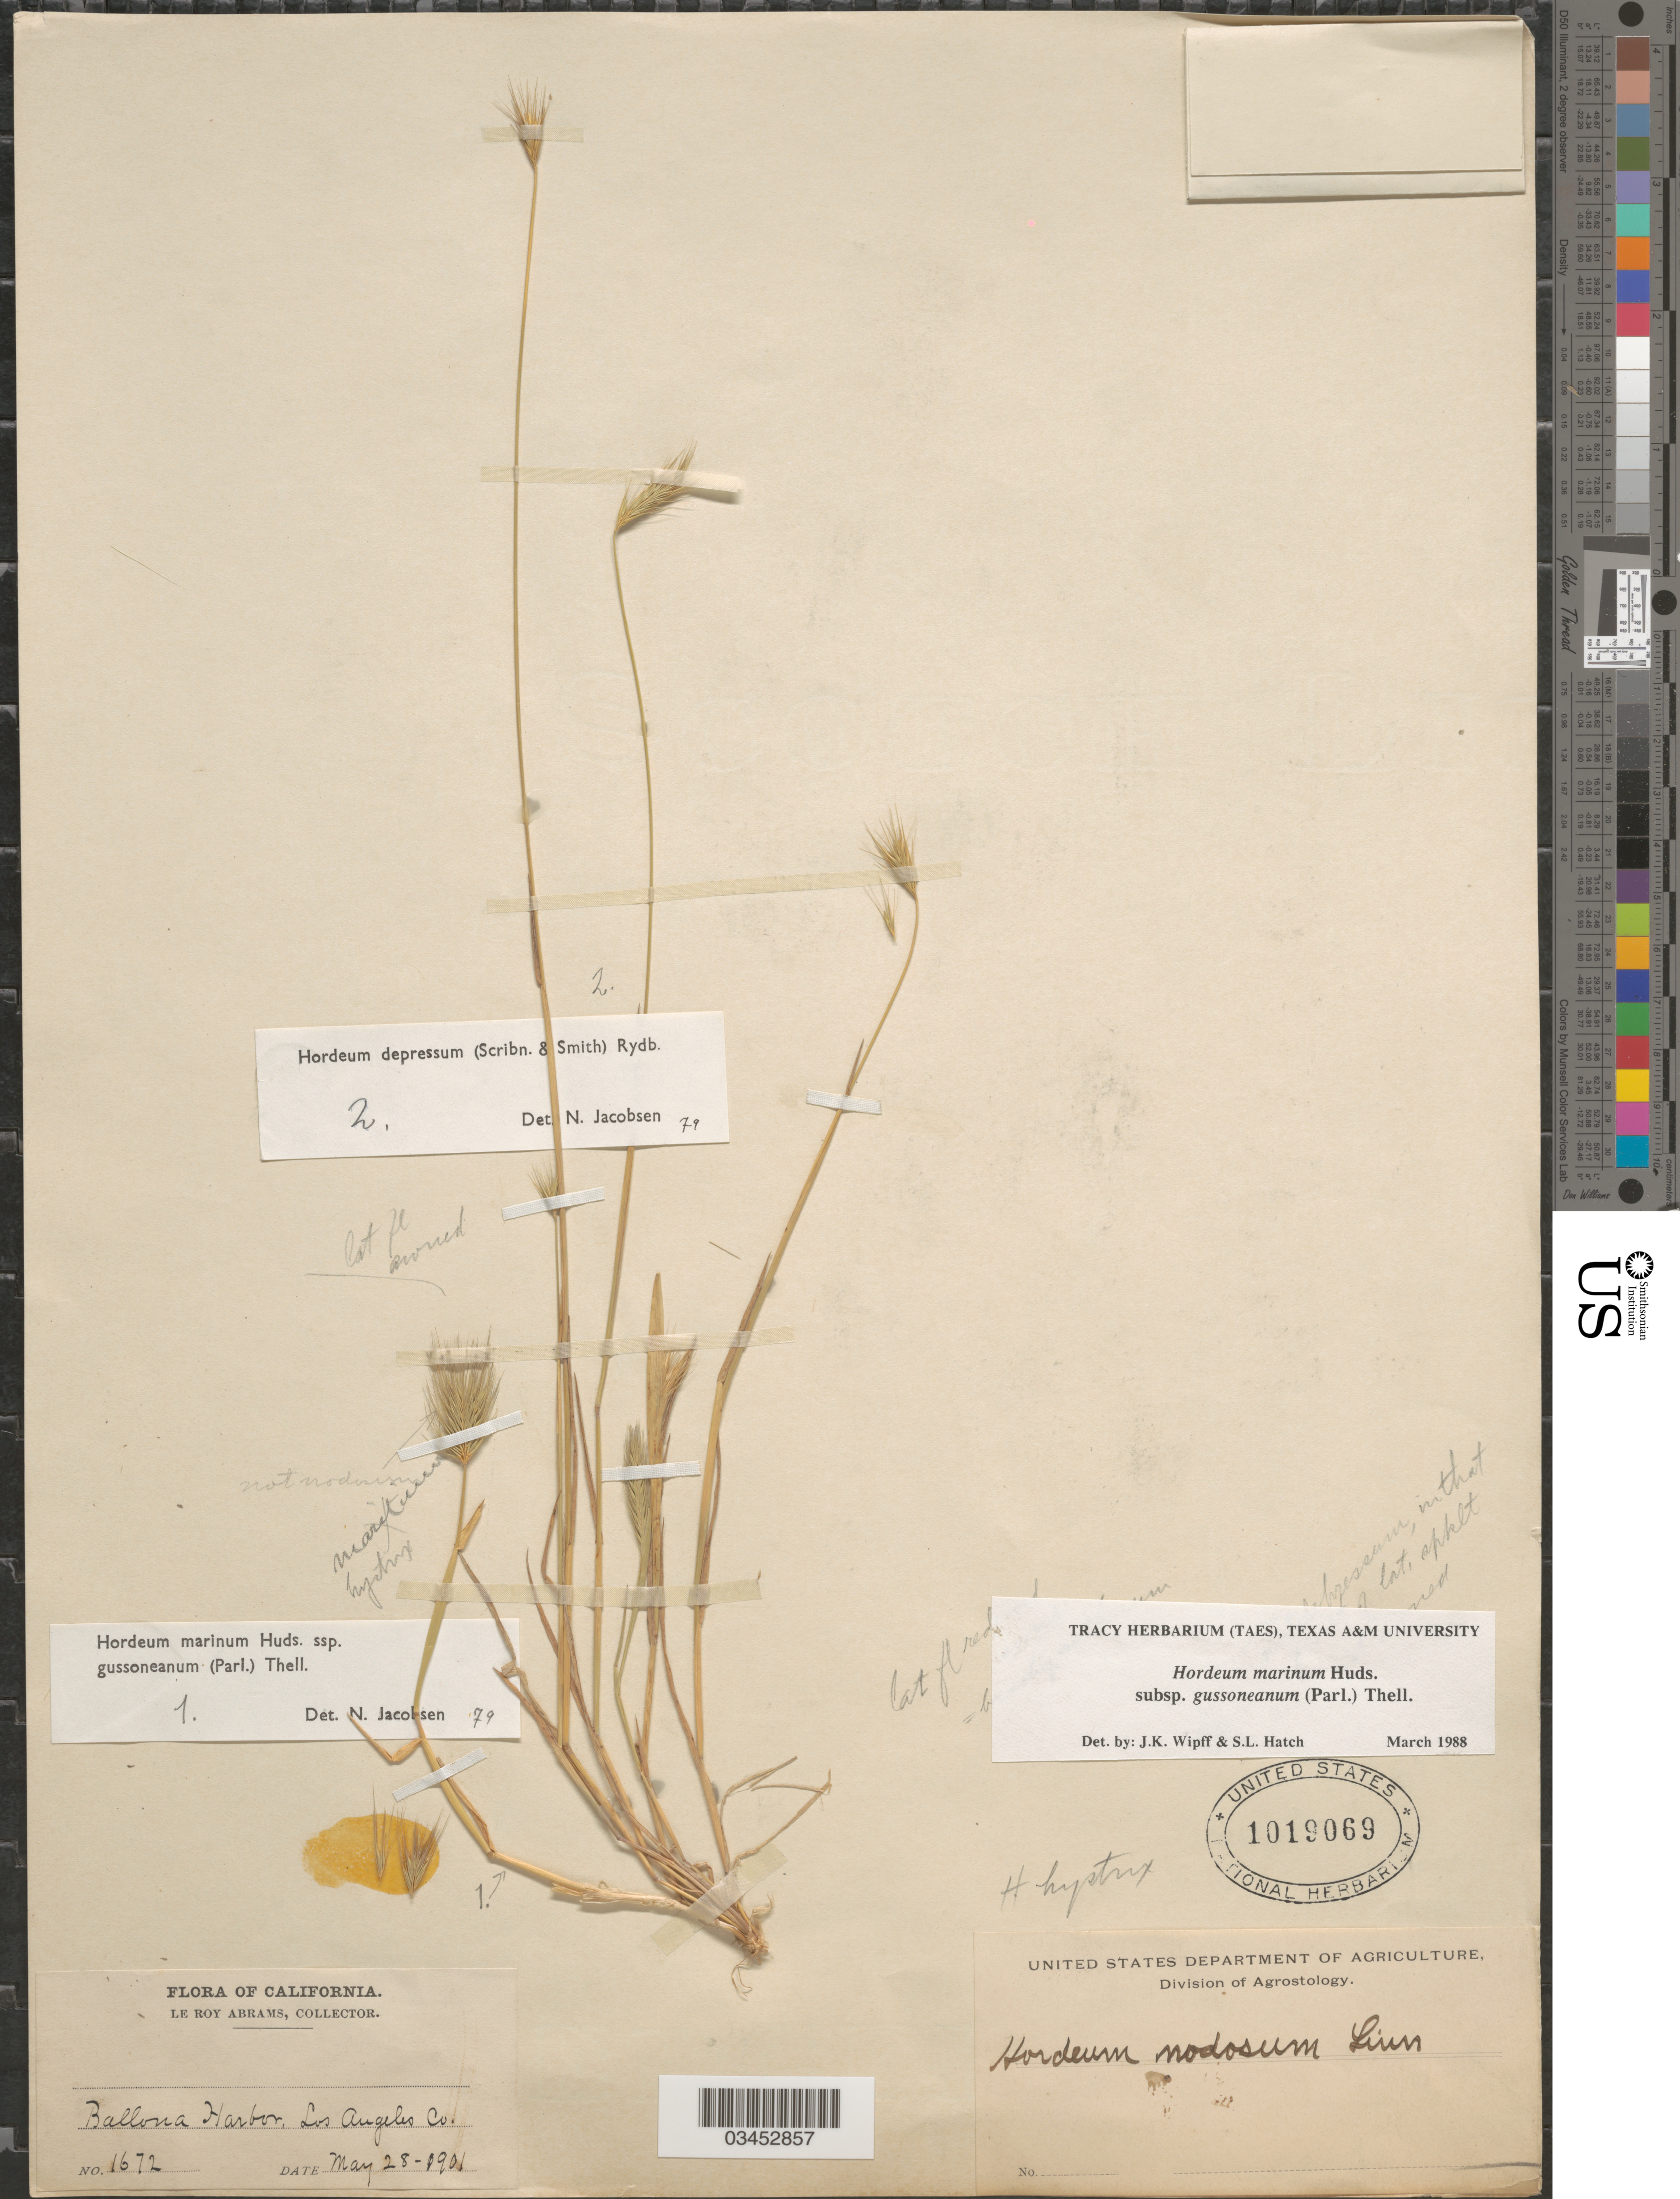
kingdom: Plantae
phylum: Tracheophyta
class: Liliopsida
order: Poales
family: Poaceae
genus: Hordeum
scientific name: Hordeum marinum subsp. gussoneanum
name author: (Parl.) Thell.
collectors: L. Abrams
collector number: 1672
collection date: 1901-05-28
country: United States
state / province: California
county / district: Los Angeles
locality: Ballona Harbor. Los Angeles Co.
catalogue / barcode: US 1019069